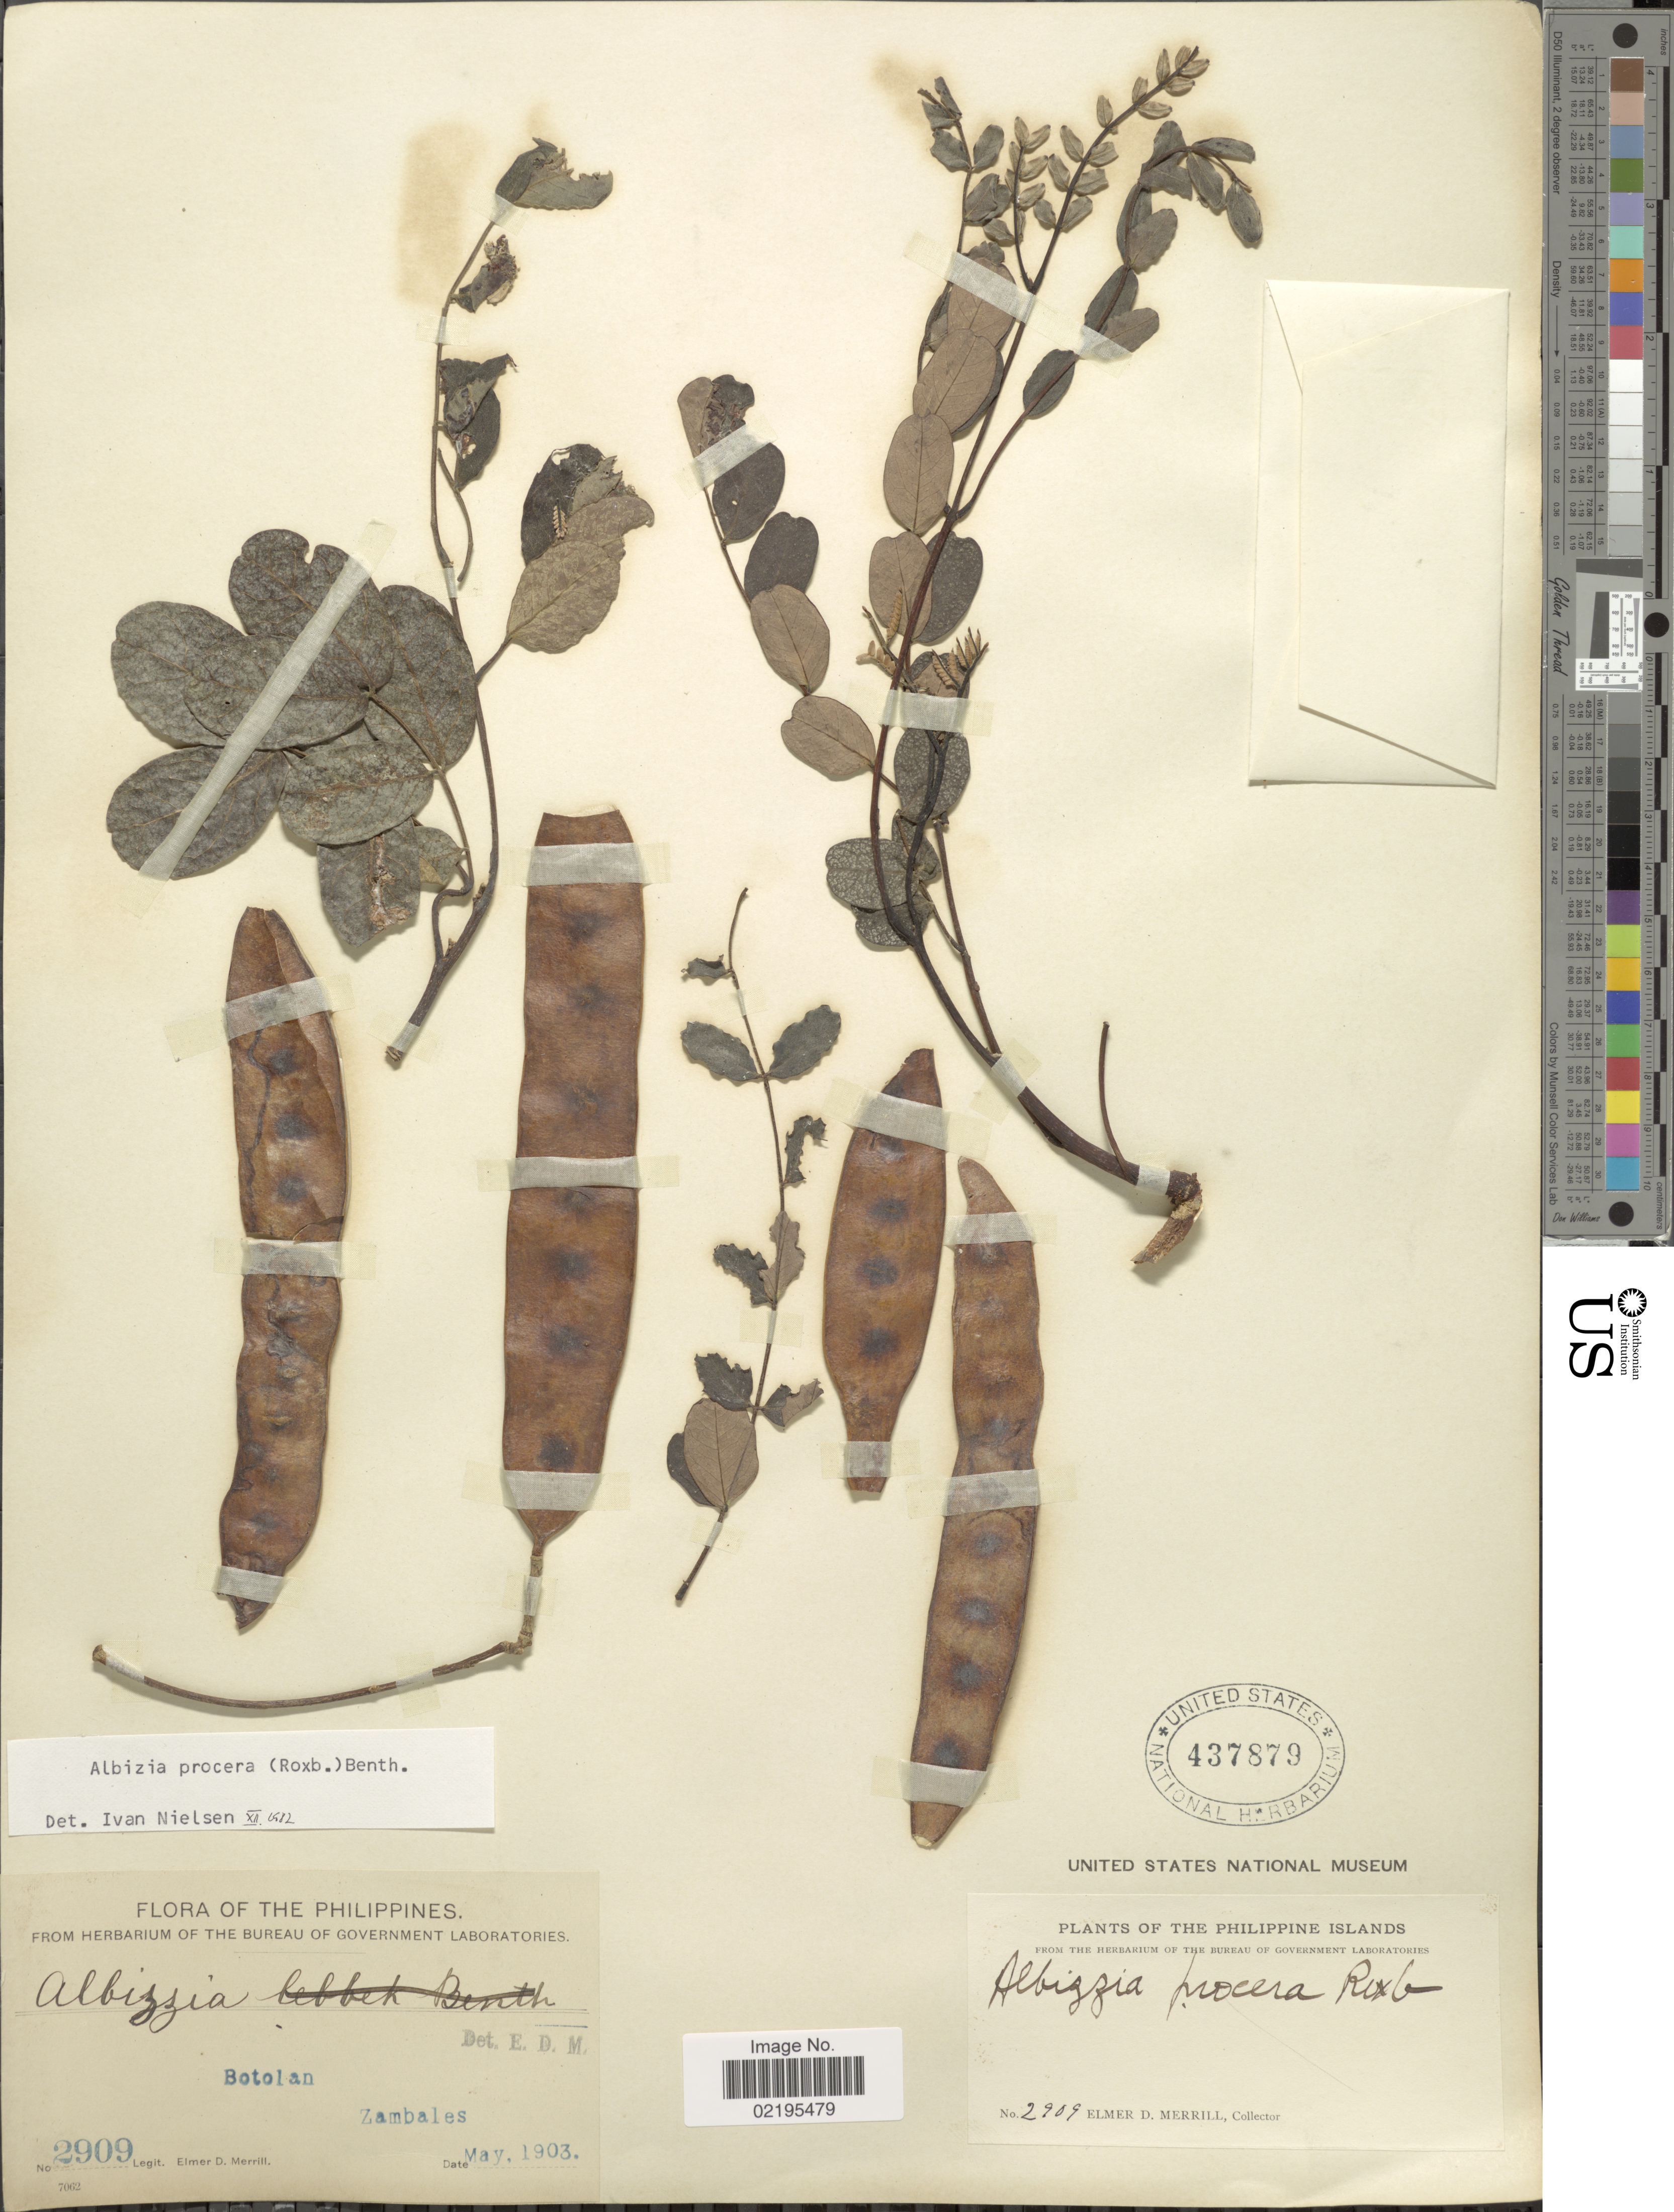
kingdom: Plantae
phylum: Tracheophyta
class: Magnoliopsida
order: Fabales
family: Fabaceae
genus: Albizia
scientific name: Albizia procera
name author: (Roxb.) Benth.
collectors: E. D. Merrill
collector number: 2909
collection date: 1903-05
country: Philippines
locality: Botolan, Zambales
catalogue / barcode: US 437879